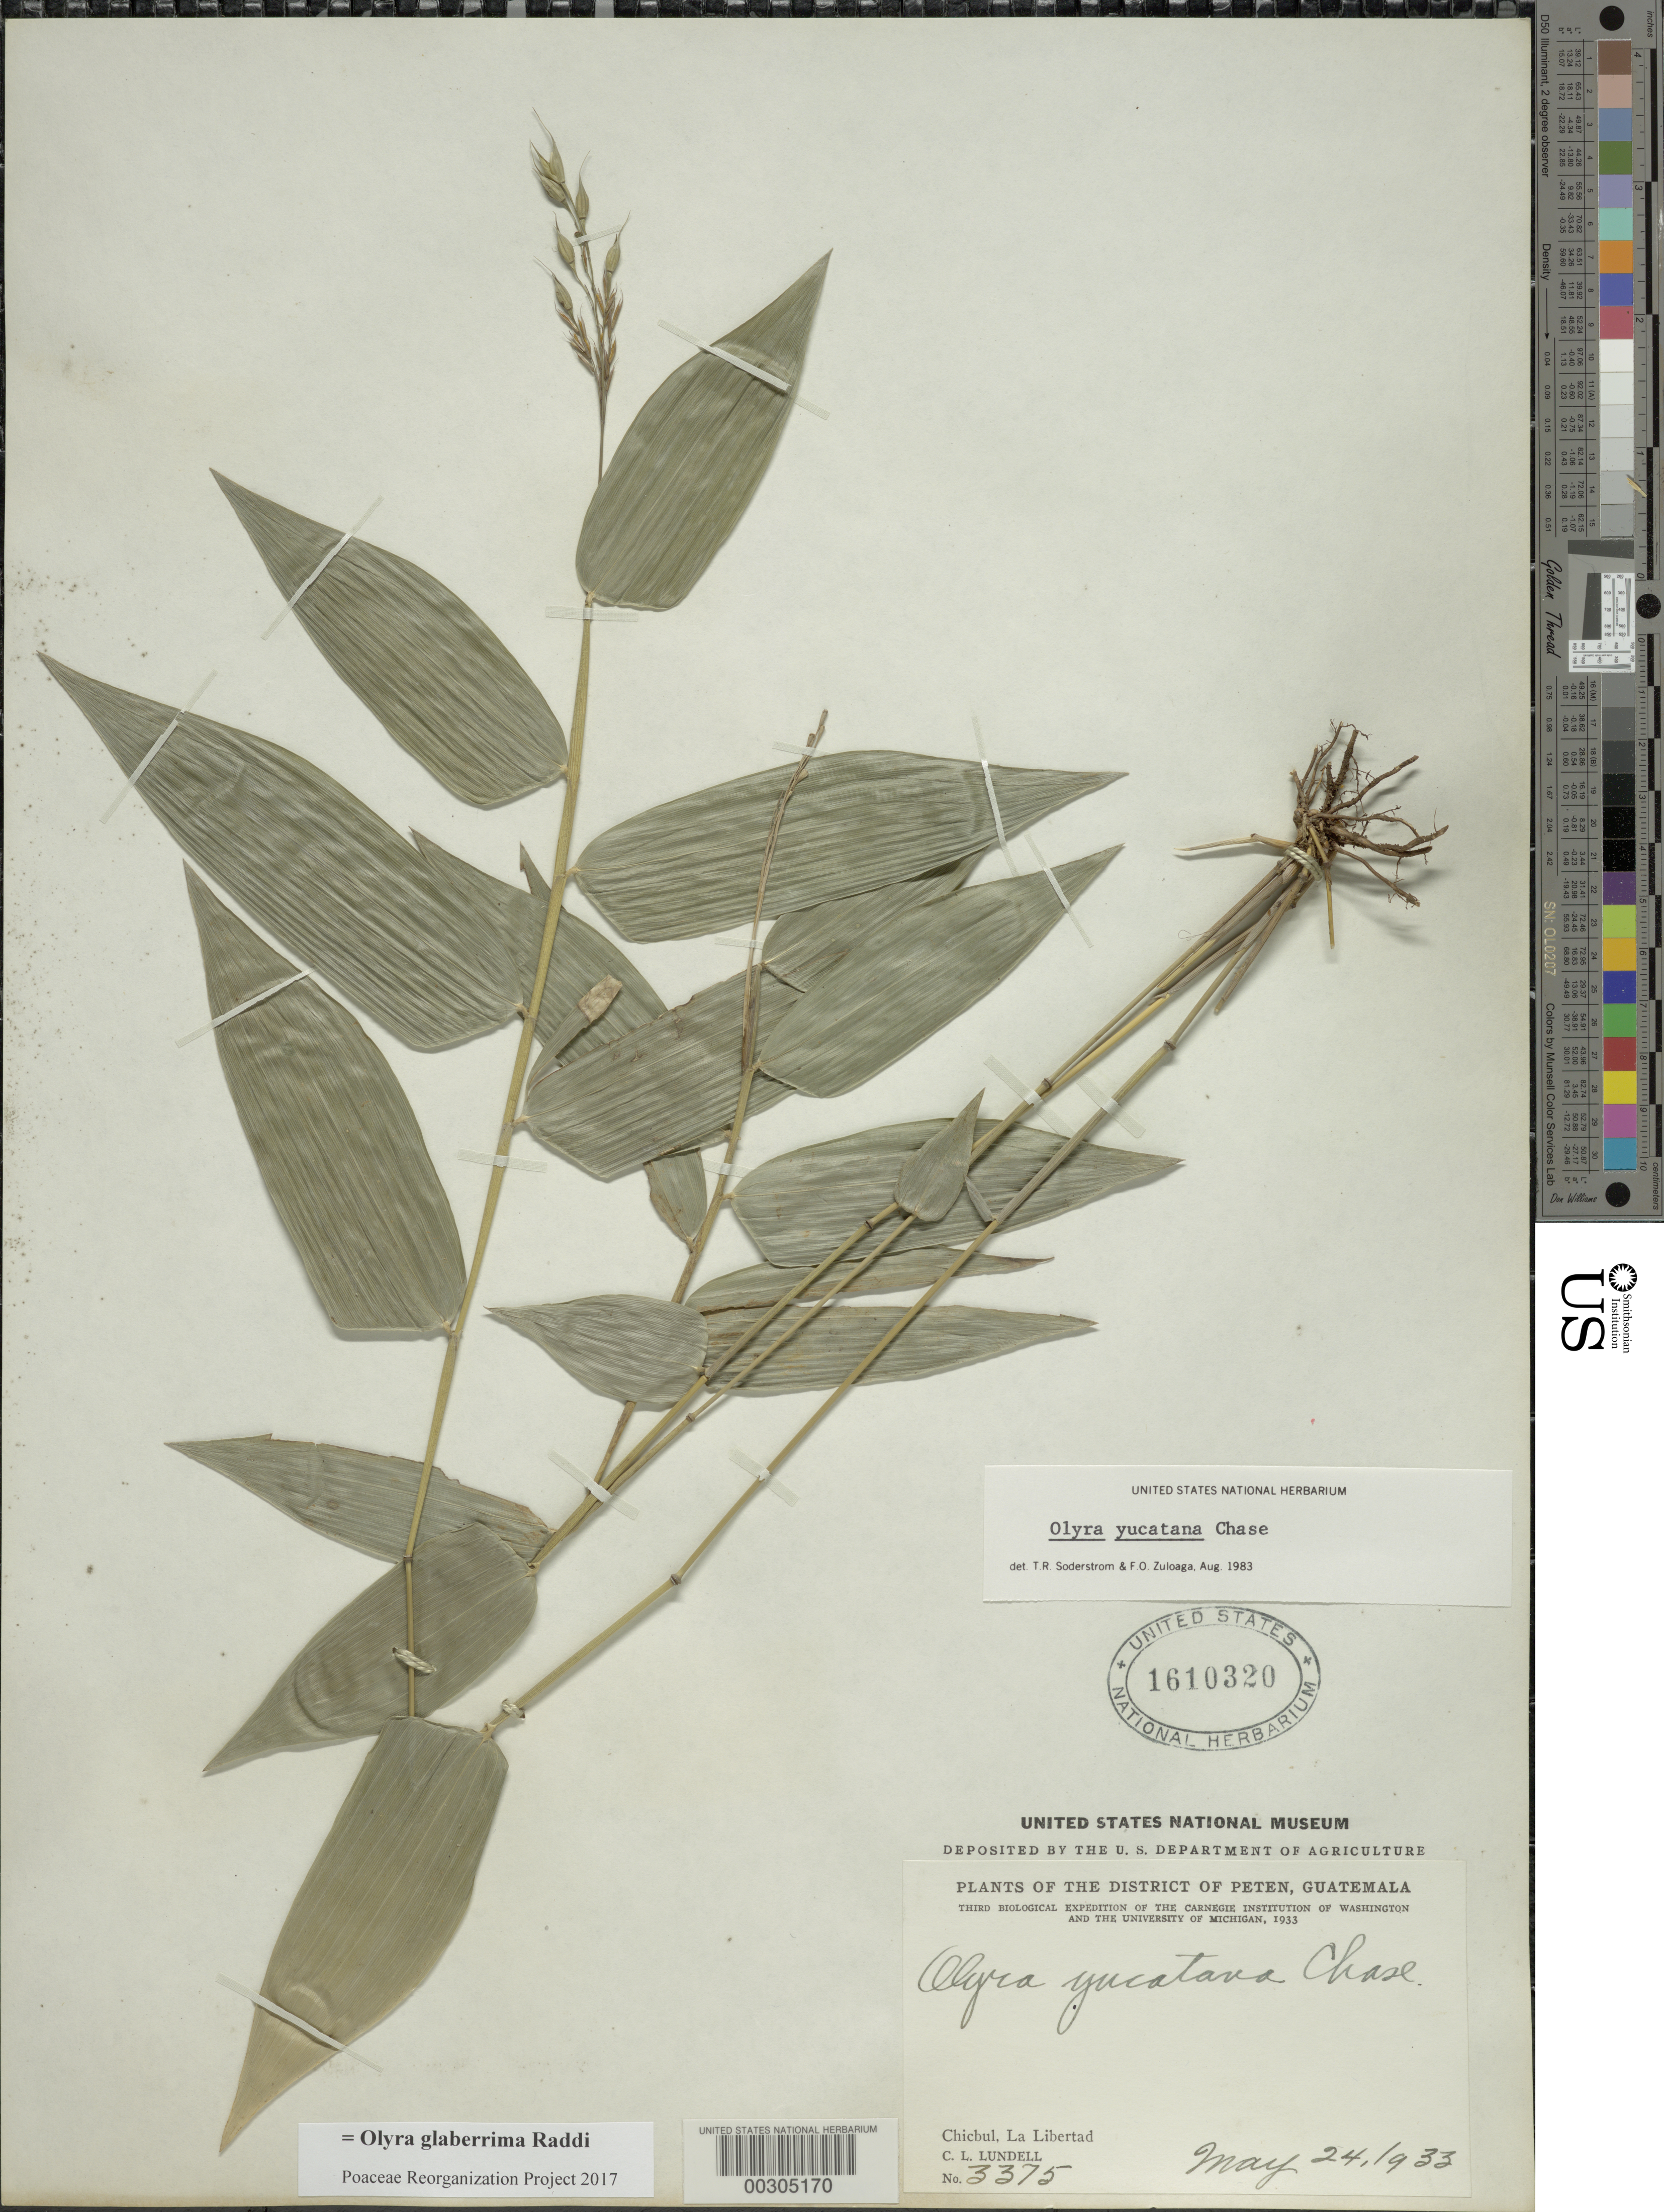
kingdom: Plantae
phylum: Tracheophyta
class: Liliopsida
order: Poales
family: Poaceae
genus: Olyra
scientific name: Olyra glaberrima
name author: Raddi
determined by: Poaceae Reorganization Project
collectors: C. L. Lundell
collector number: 3375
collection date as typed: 24 May 1933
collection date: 1933-05-24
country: Guatemala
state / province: El Petén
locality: Chicbul, La Libertad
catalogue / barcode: US 1610320